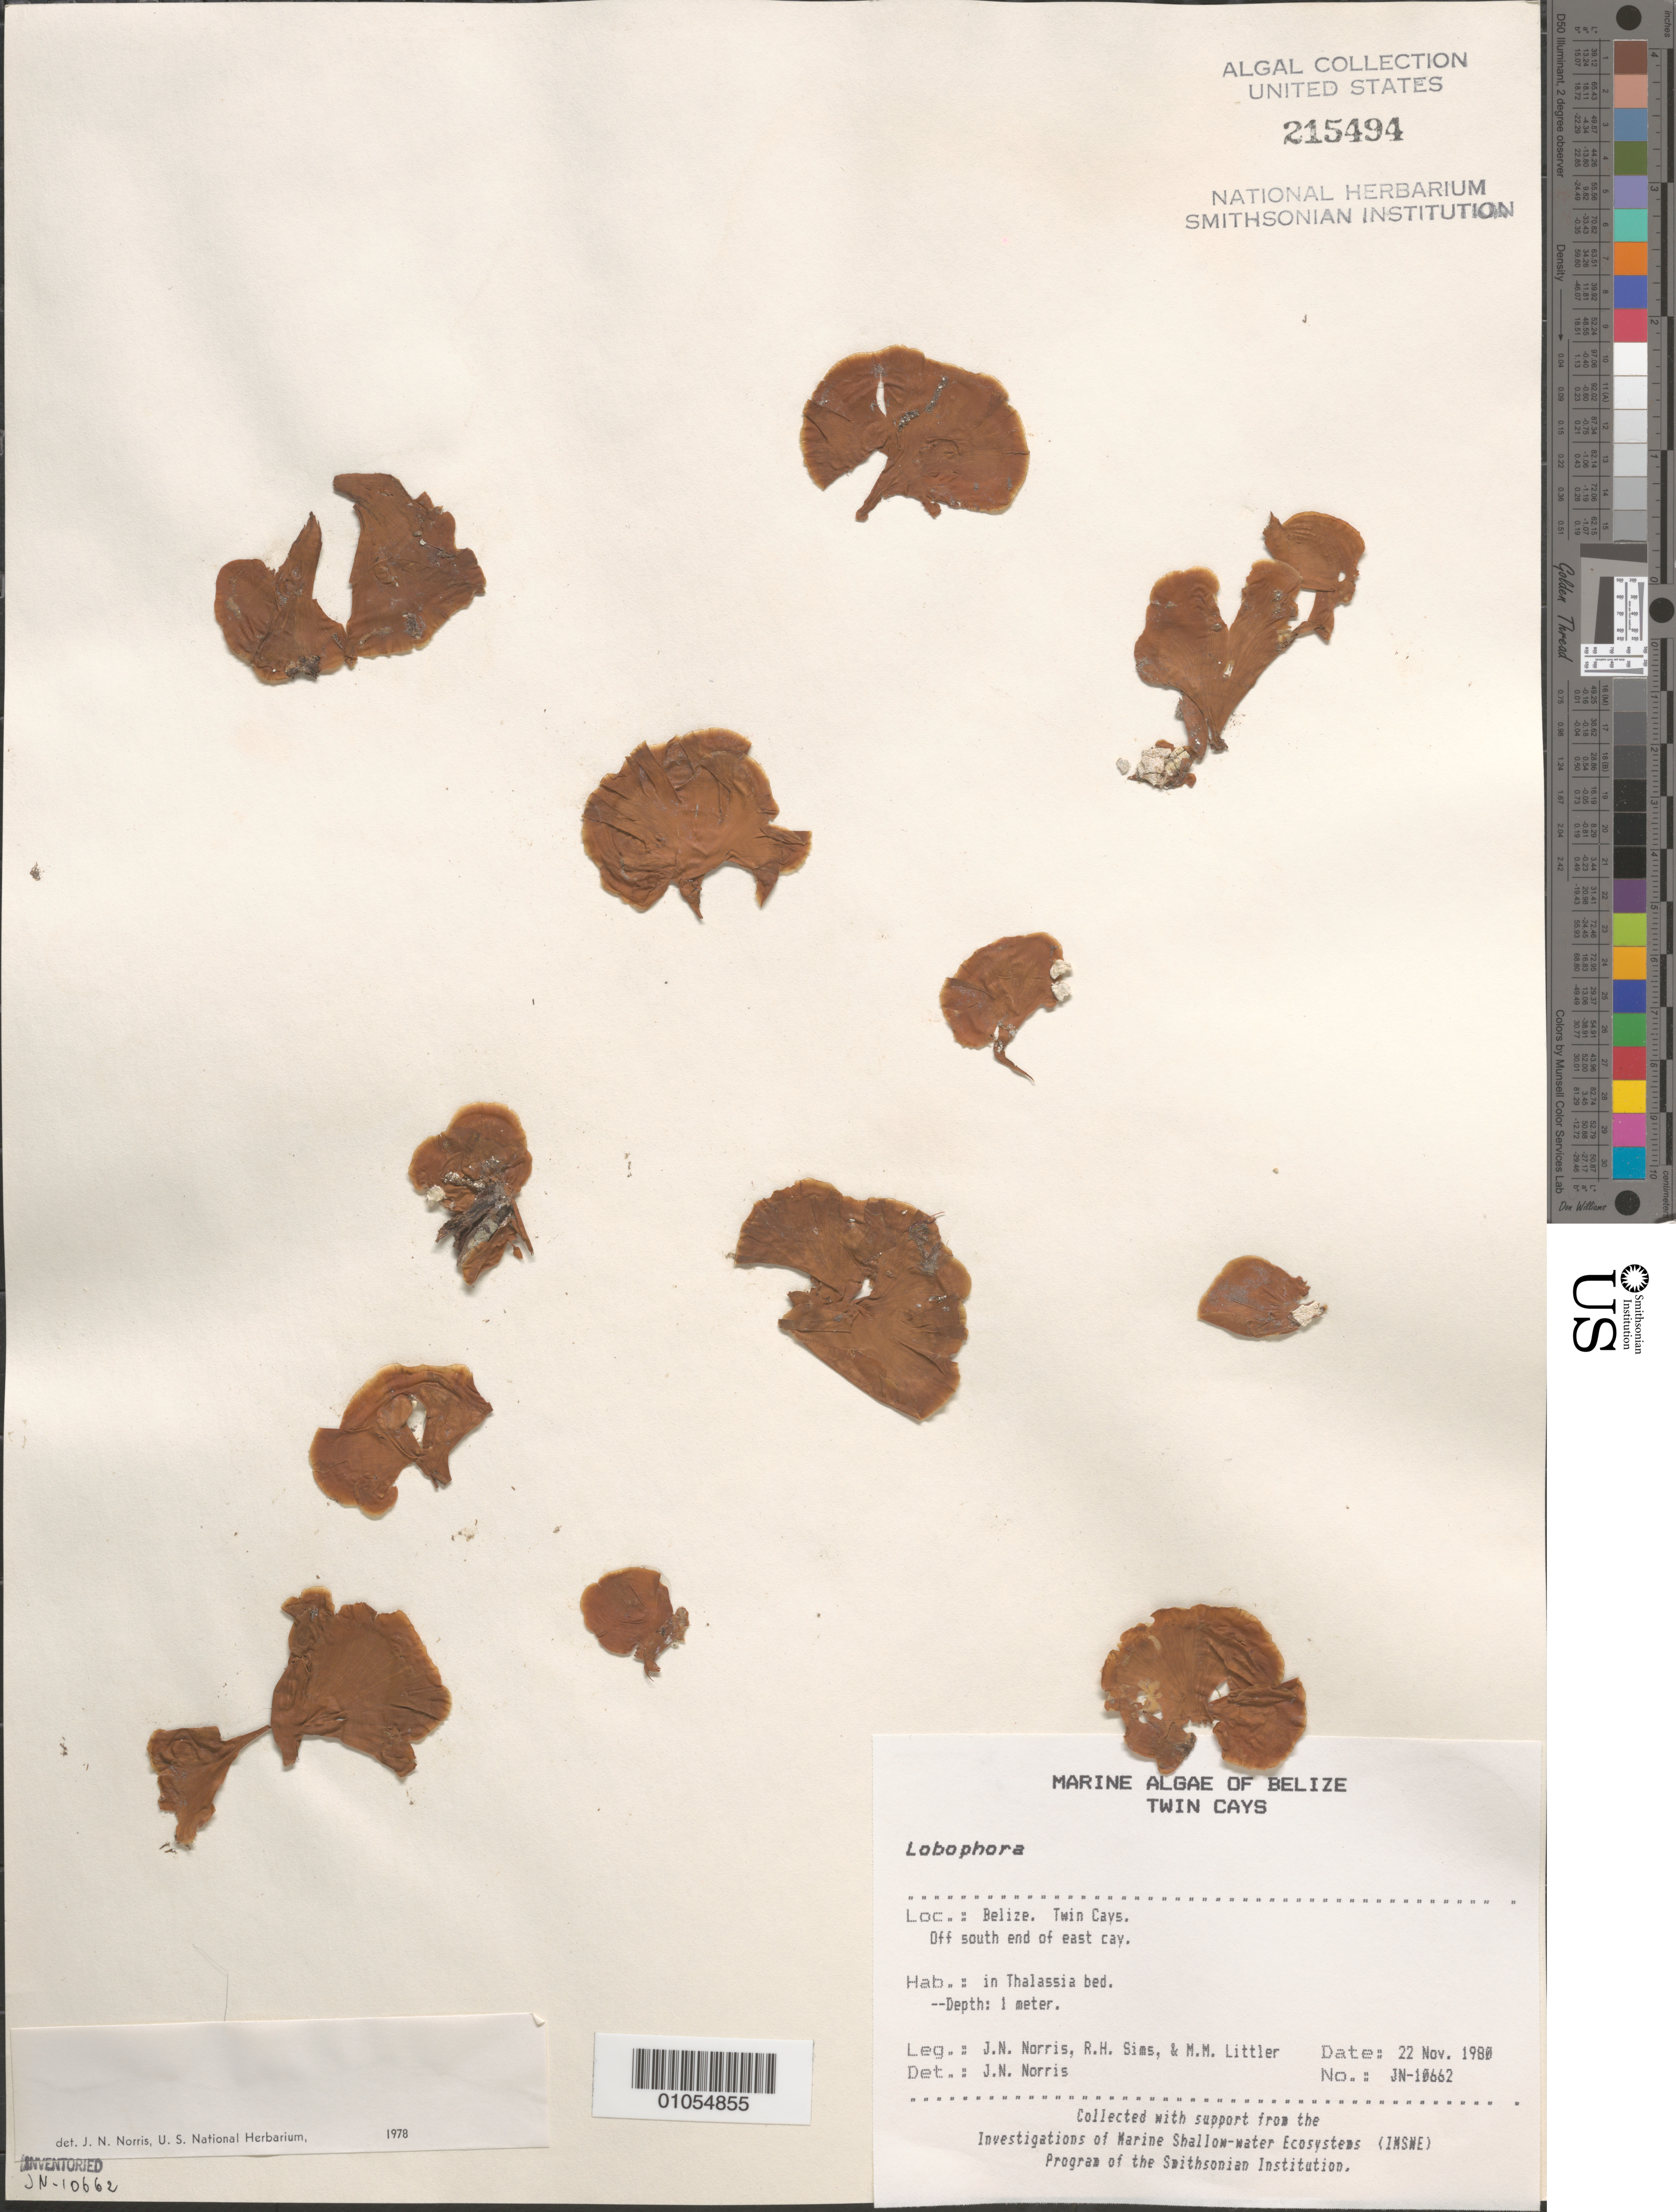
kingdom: Chromista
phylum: Ochrophyta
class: Phaeophyceae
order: Dictyotales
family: Dictyotaceae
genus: Lobophora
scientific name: Lobophora sp.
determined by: Norris, James N.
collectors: J. N. Norris, R. H. Sims & M. M. Littler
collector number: JN-10662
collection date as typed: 22 Nov 1980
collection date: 1980-11-22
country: Belize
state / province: Stann Creek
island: East Cay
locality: Off south end of east cay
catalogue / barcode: US 215494